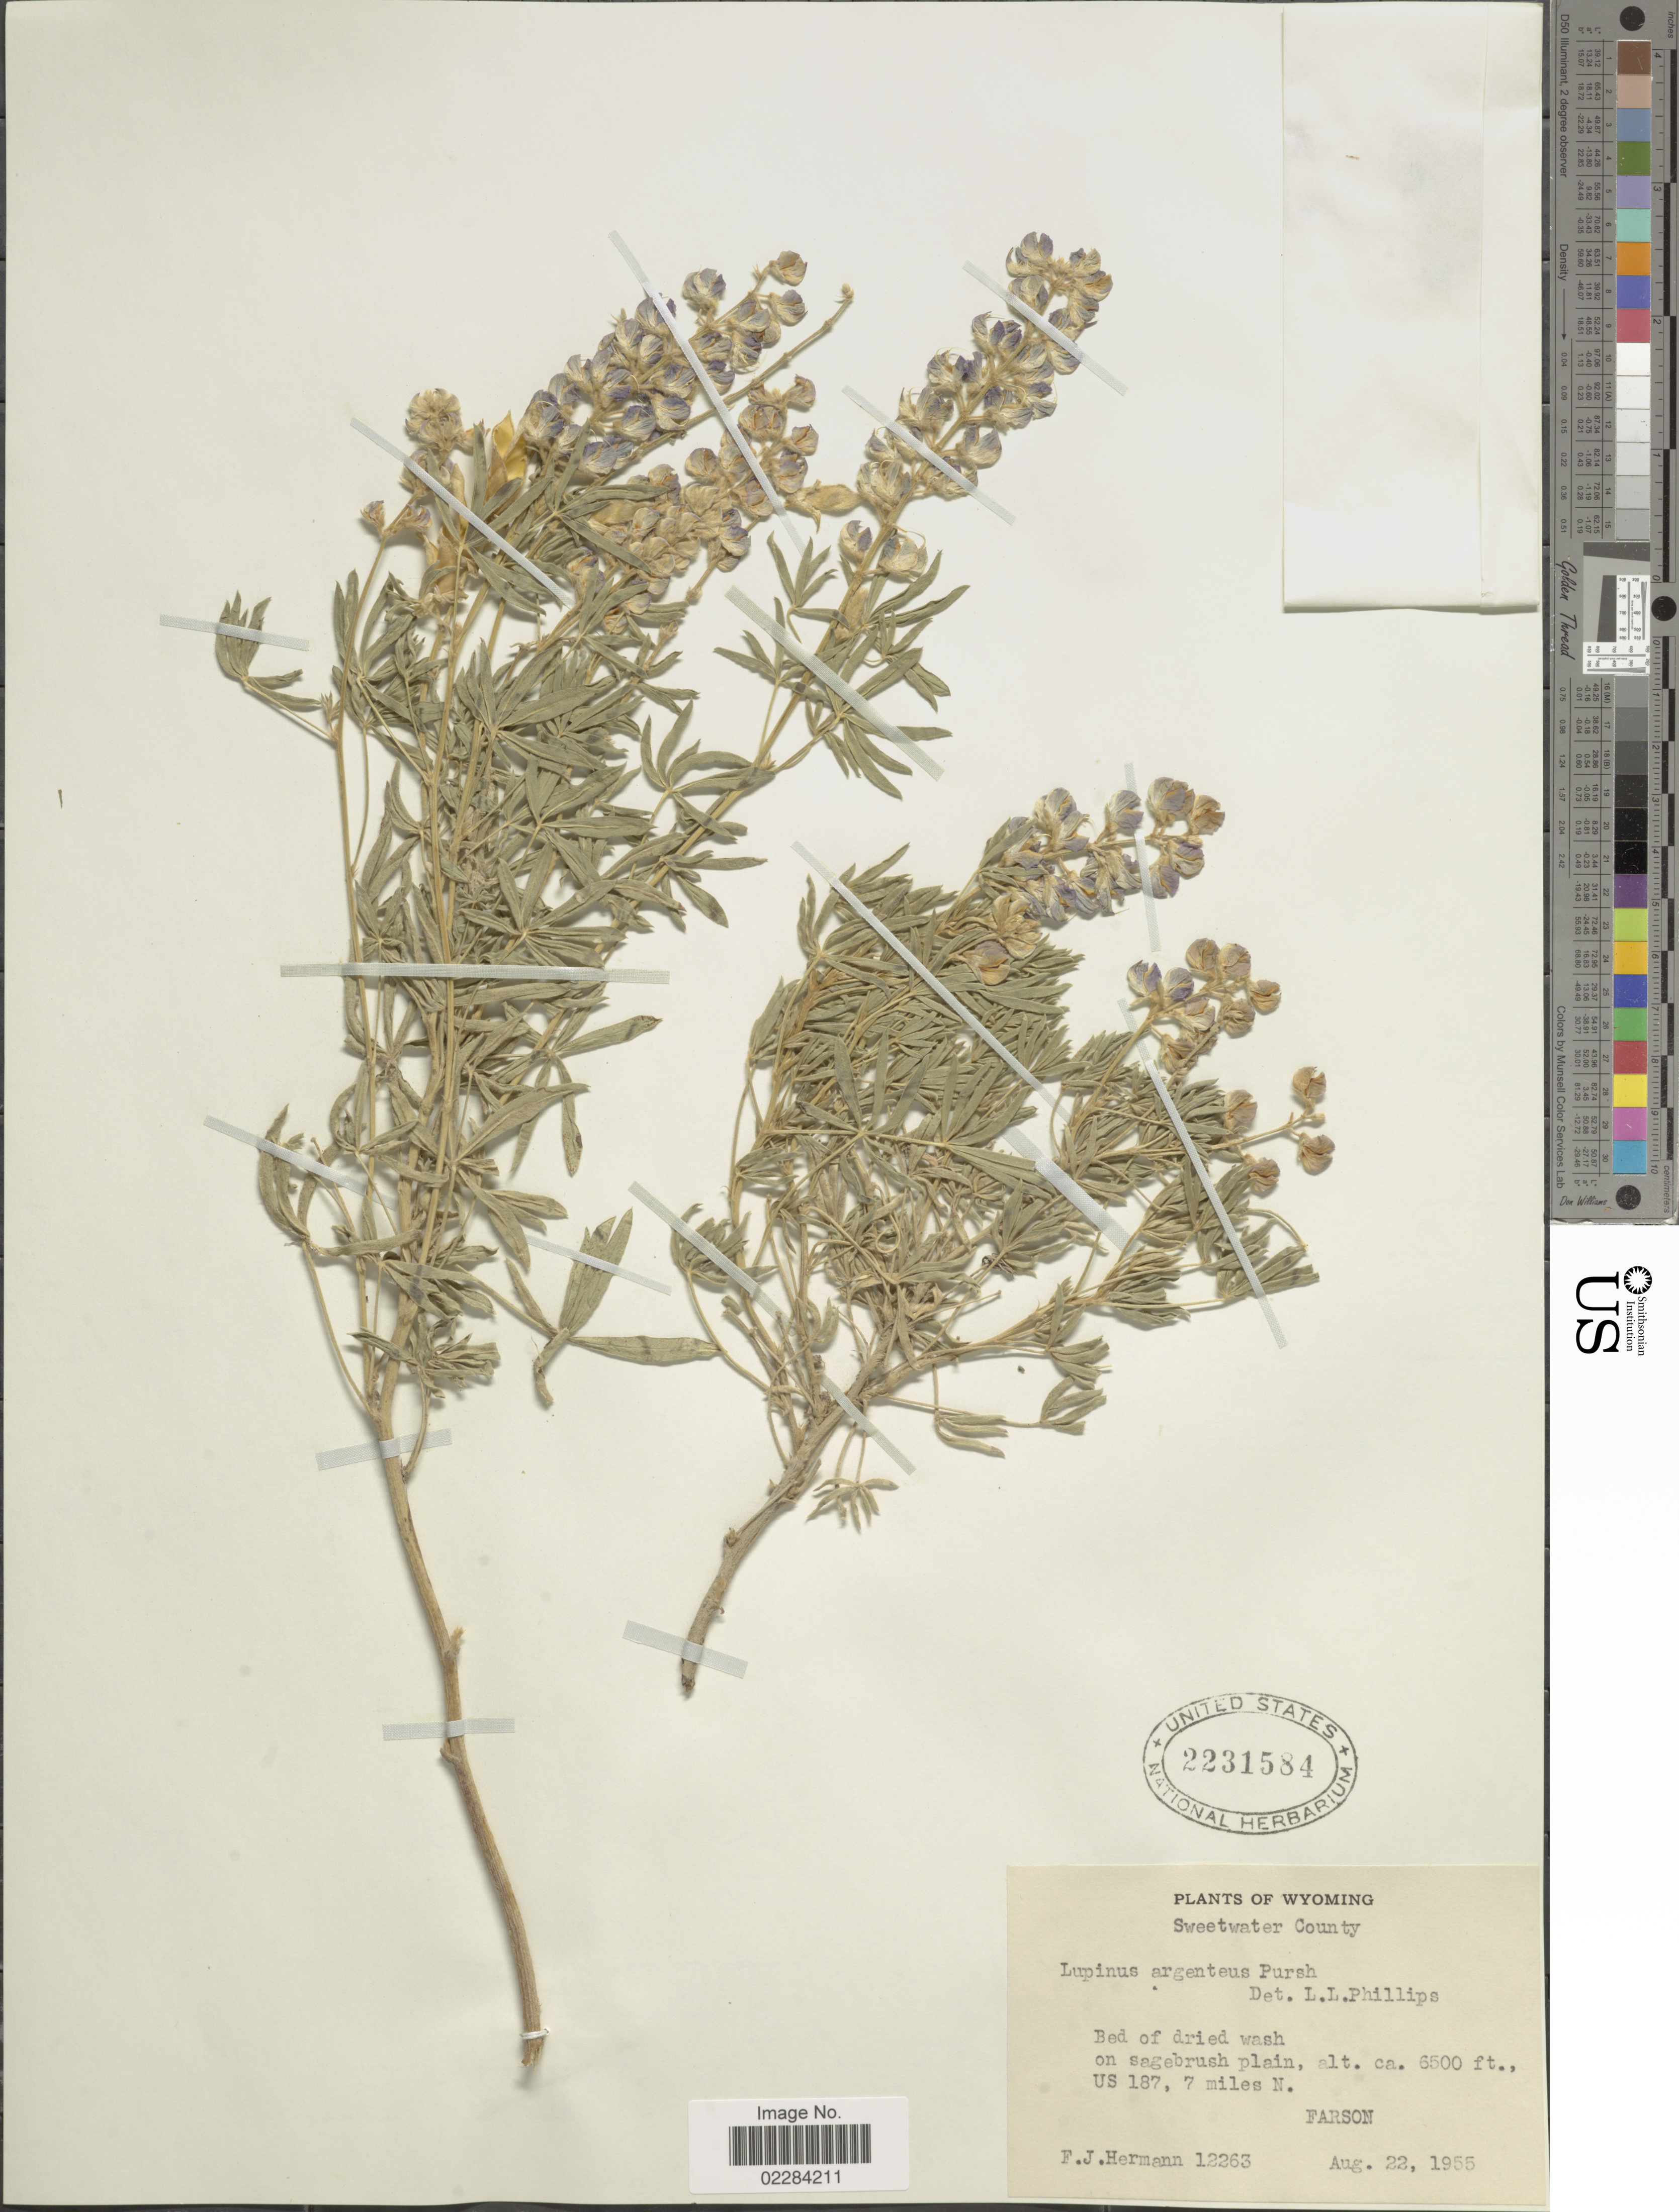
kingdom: Plantae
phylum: Tracheophyta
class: Magnoliopsida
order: Fabales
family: Fabaceae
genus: Lupinus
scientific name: Lupinus argenteus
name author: Pursh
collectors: F. J. Hermann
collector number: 12263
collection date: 1955-08-22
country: United States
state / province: Wyoming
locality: Sweetwater County. US 187, 7 miles N. Farson.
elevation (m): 1981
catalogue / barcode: US 2231584